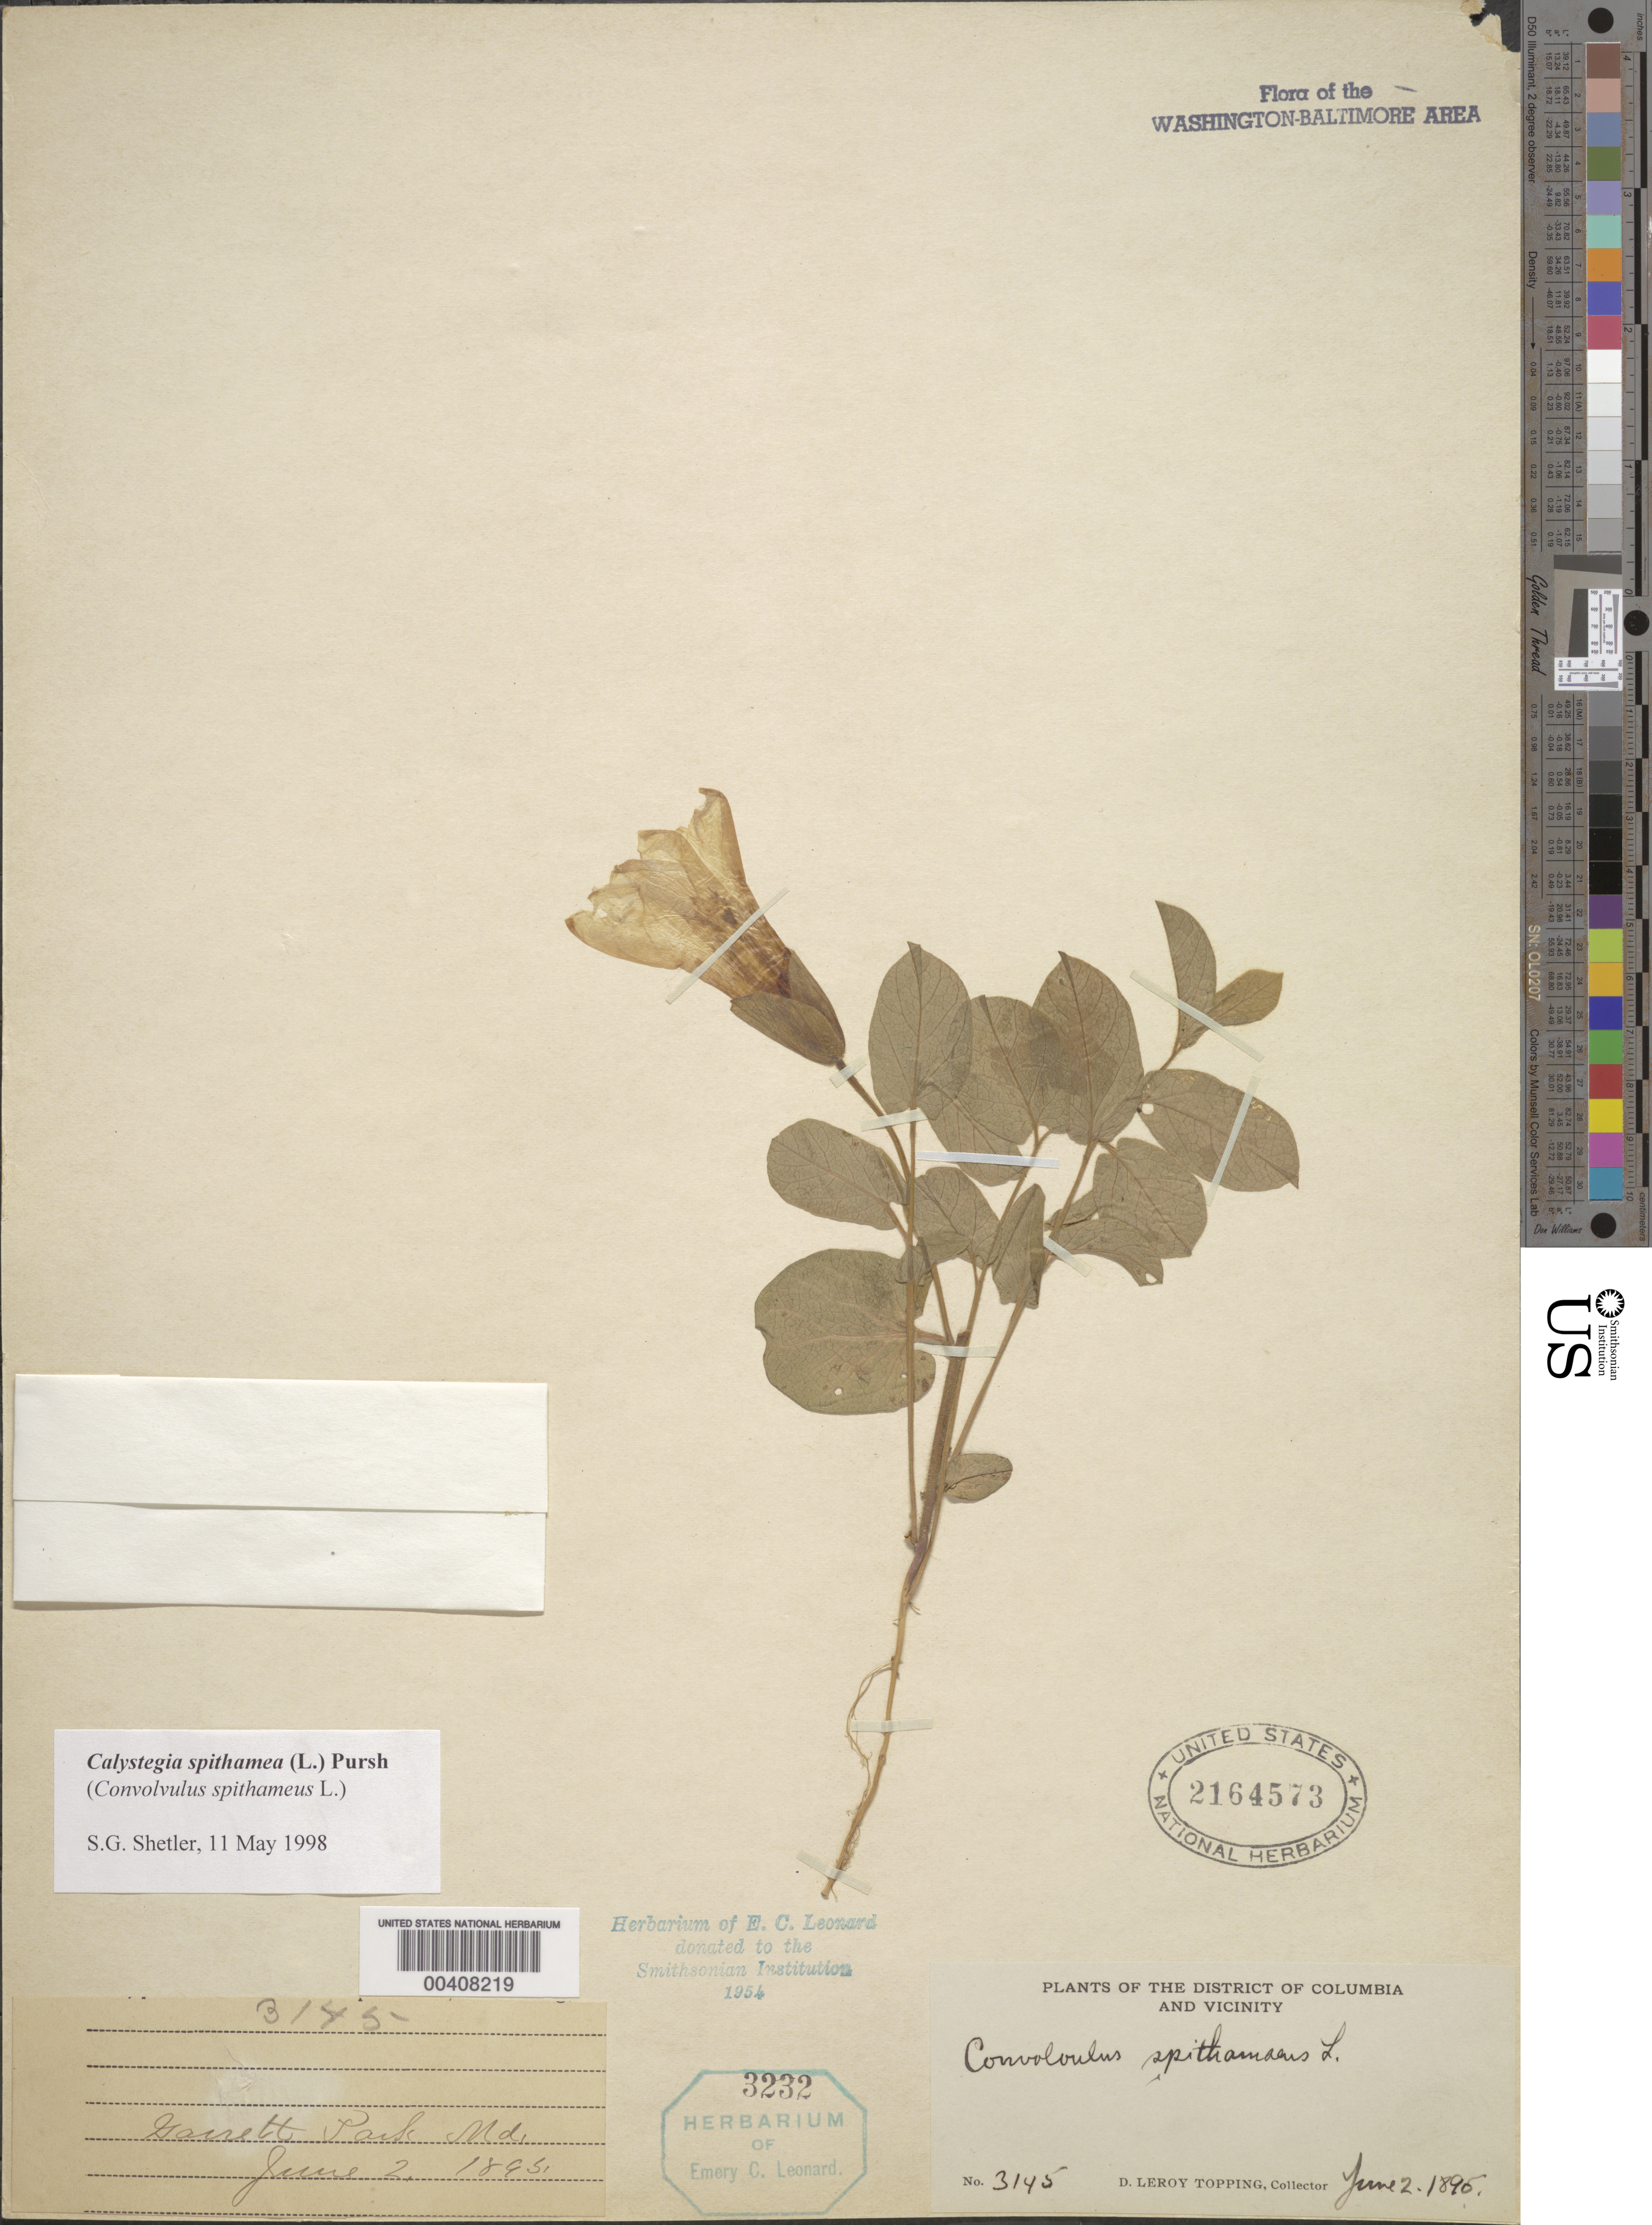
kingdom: Plantae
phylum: Tracheophyta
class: Magnoliopsida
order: Solanales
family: Convolvulaceae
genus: Calystegia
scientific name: Calystegia spithamaea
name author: (L.) Pursh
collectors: D. L. Topping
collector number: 3145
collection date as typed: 02 Jun 1896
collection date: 1896-06-02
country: United States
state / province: Maryland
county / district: Anne Arundel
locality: Garrett Park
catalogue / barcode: US 2164573